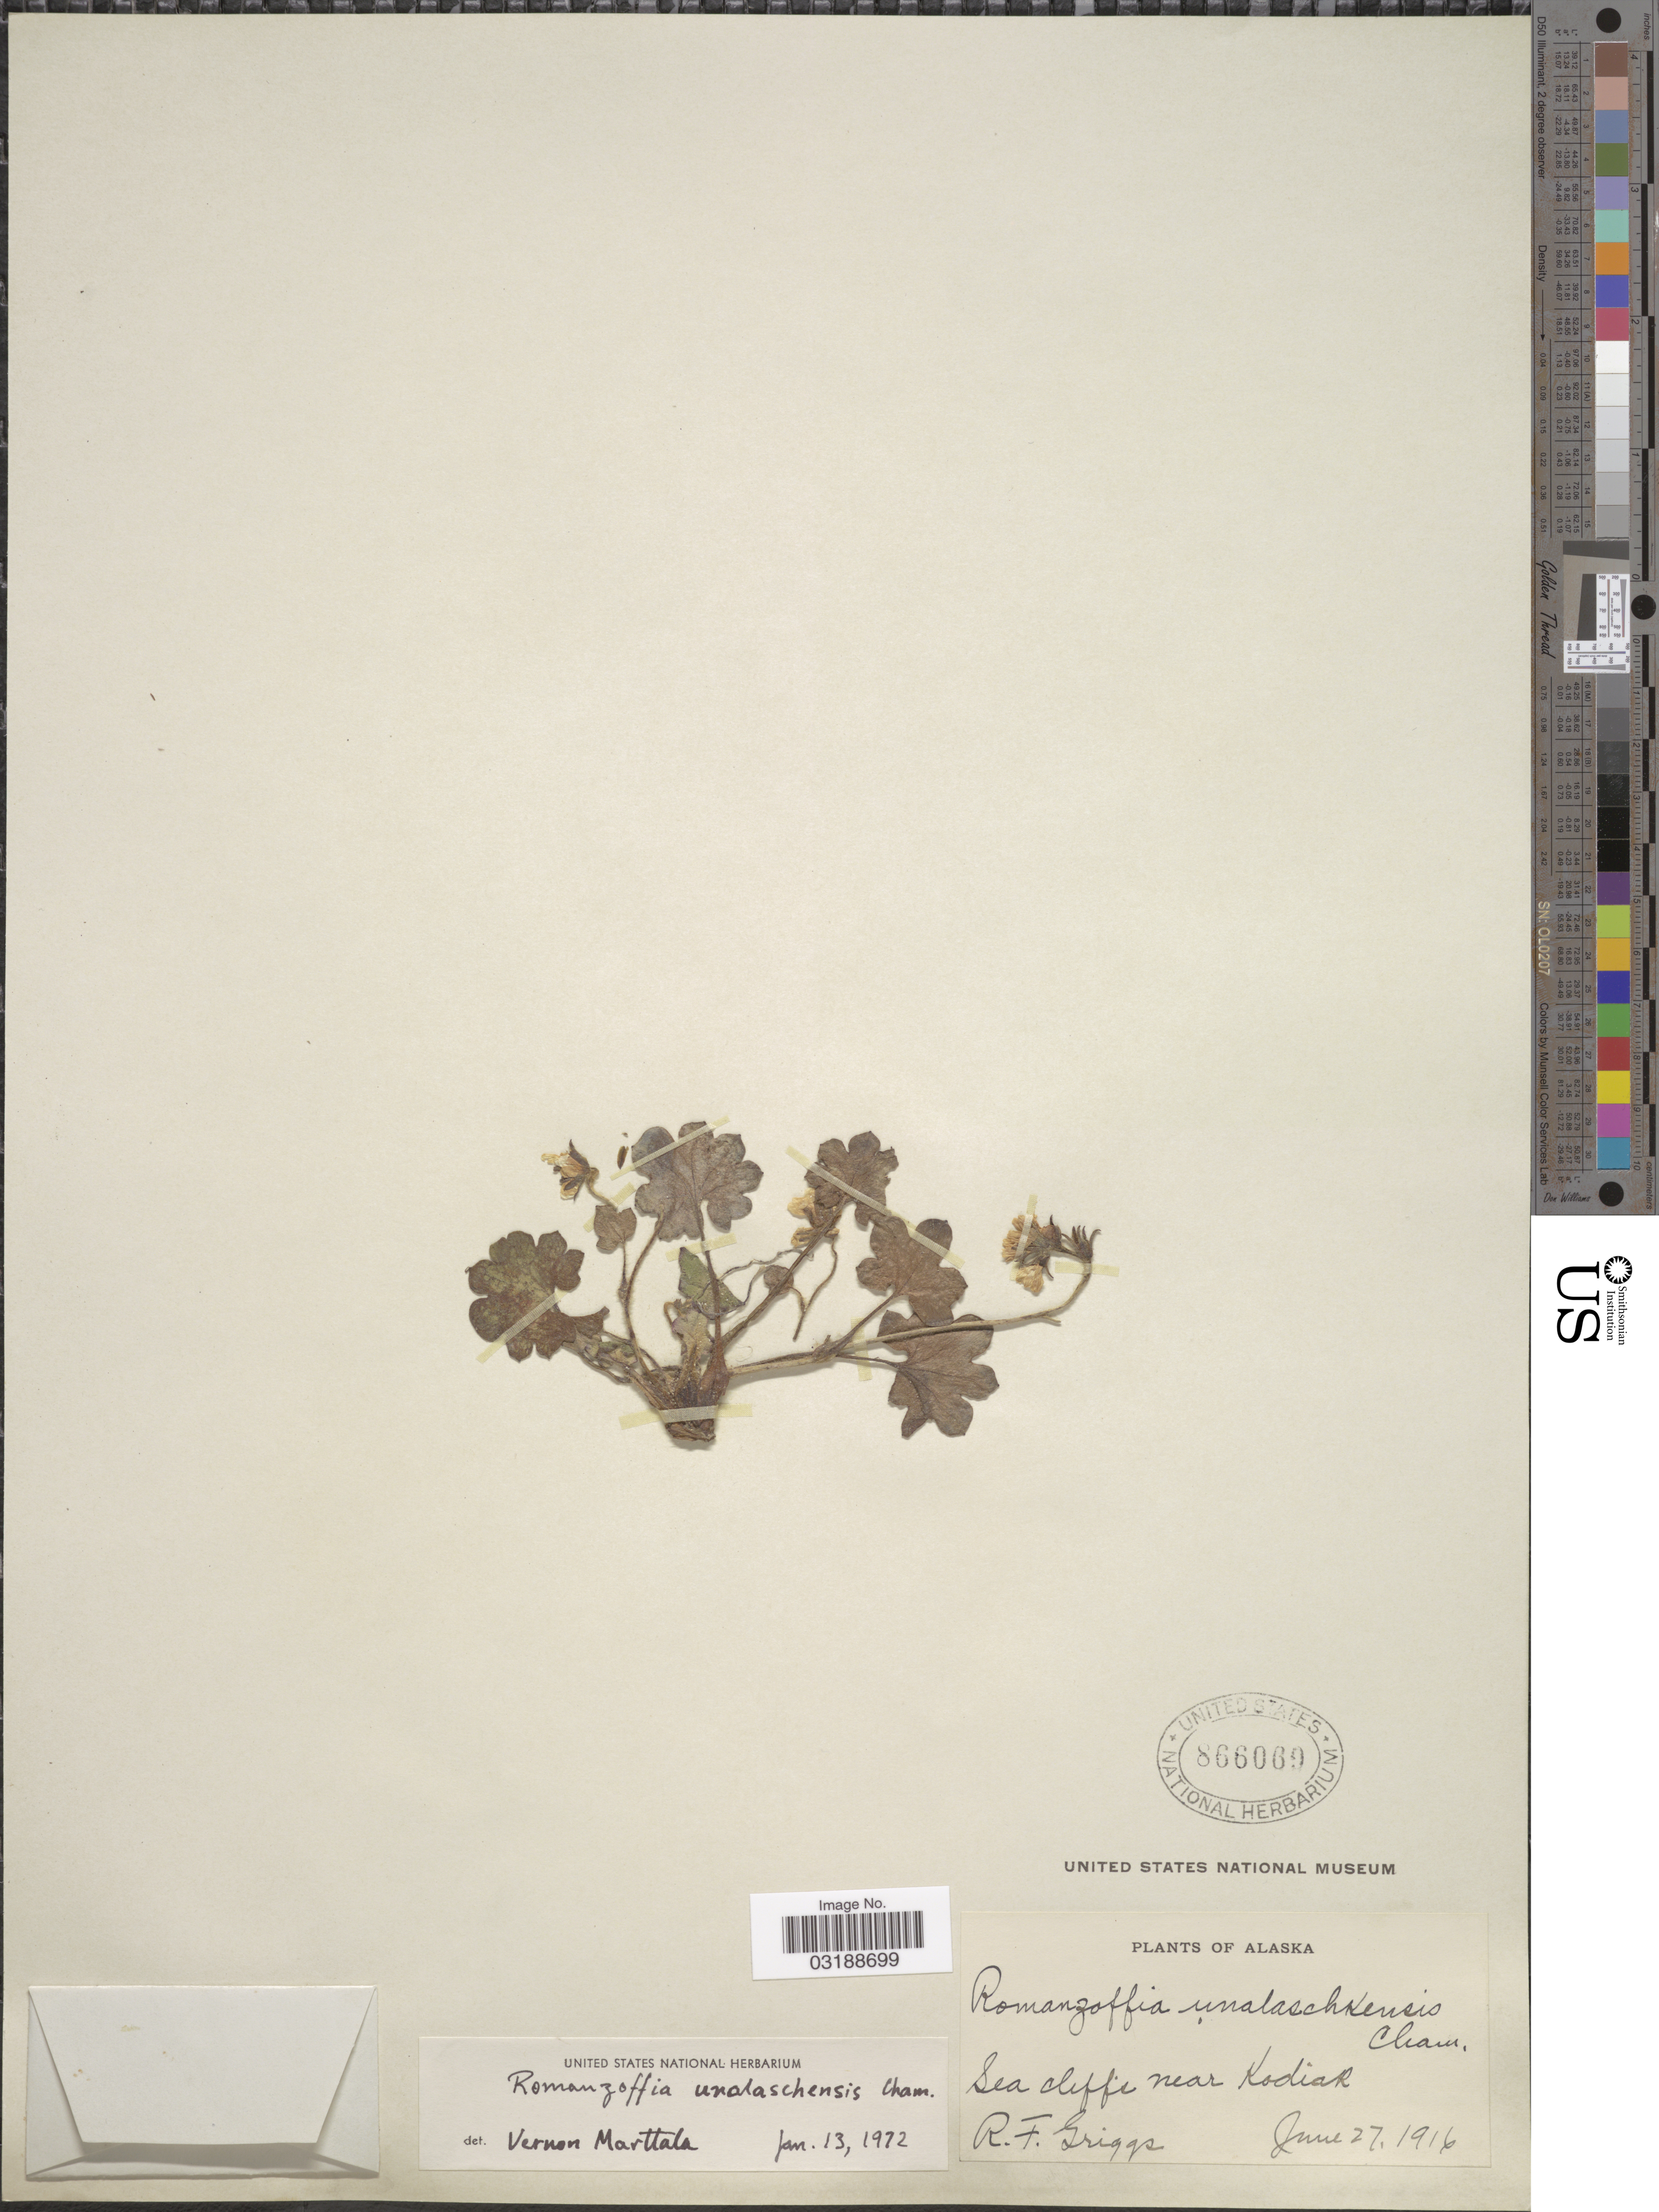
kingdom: Plantae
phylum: Tracheophyta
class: Magnoliopsida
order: Boraginales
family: Hydrophyllaceae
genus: Romanzoffia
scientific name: Romanzoffia unalaschcensis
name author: Cham.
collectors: R. F. Griggs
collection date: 1916-06-27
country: United States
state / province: Alaska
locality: Sea cliffs near Kodiak.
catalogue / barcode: US 866069